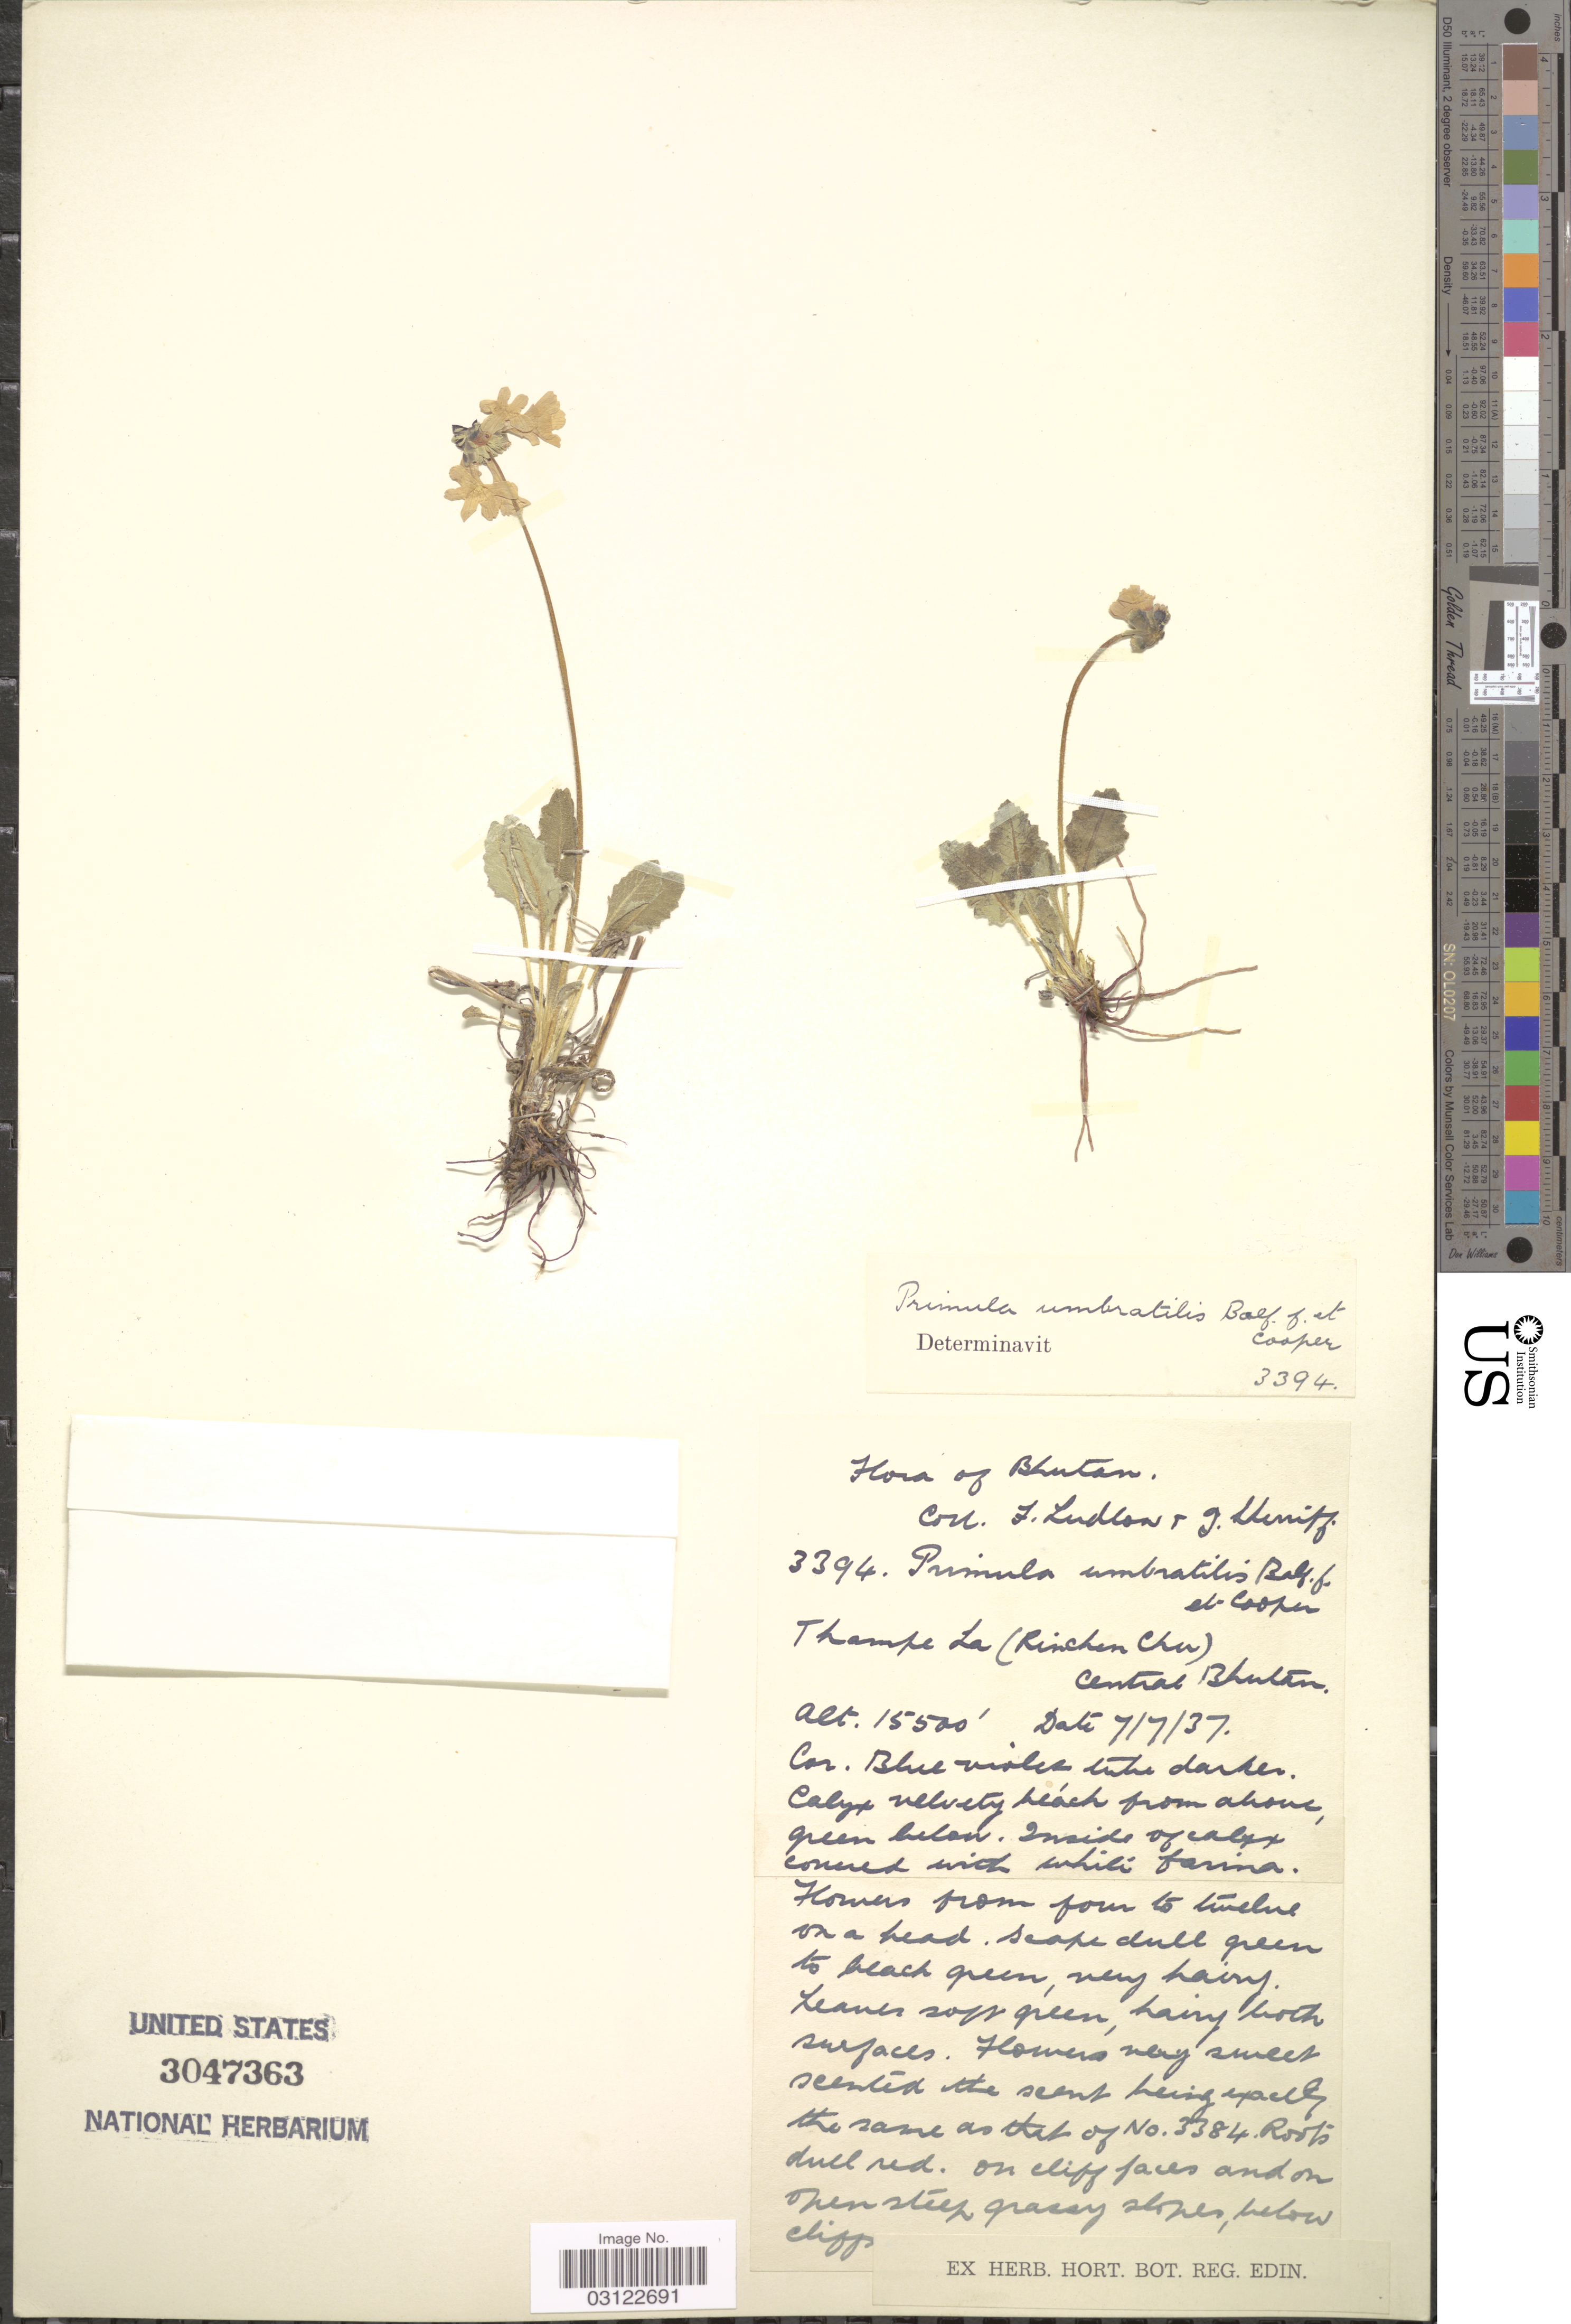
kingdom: Plantae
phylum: Tracheophyta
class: Magnoliopsida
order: Ericales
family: Primulaceae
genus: Primula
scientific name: Primula umbratilis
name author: Balf. f. & R.E. Cooper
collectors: F. Ludlow & G. Sherriff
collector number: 3394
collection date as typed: Transcribed d/m/y: 7/7/37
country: Bhutan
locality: Thampe La (Rinchen Chu). Central Bhutan.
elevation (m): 4724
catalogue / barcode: US 3047363